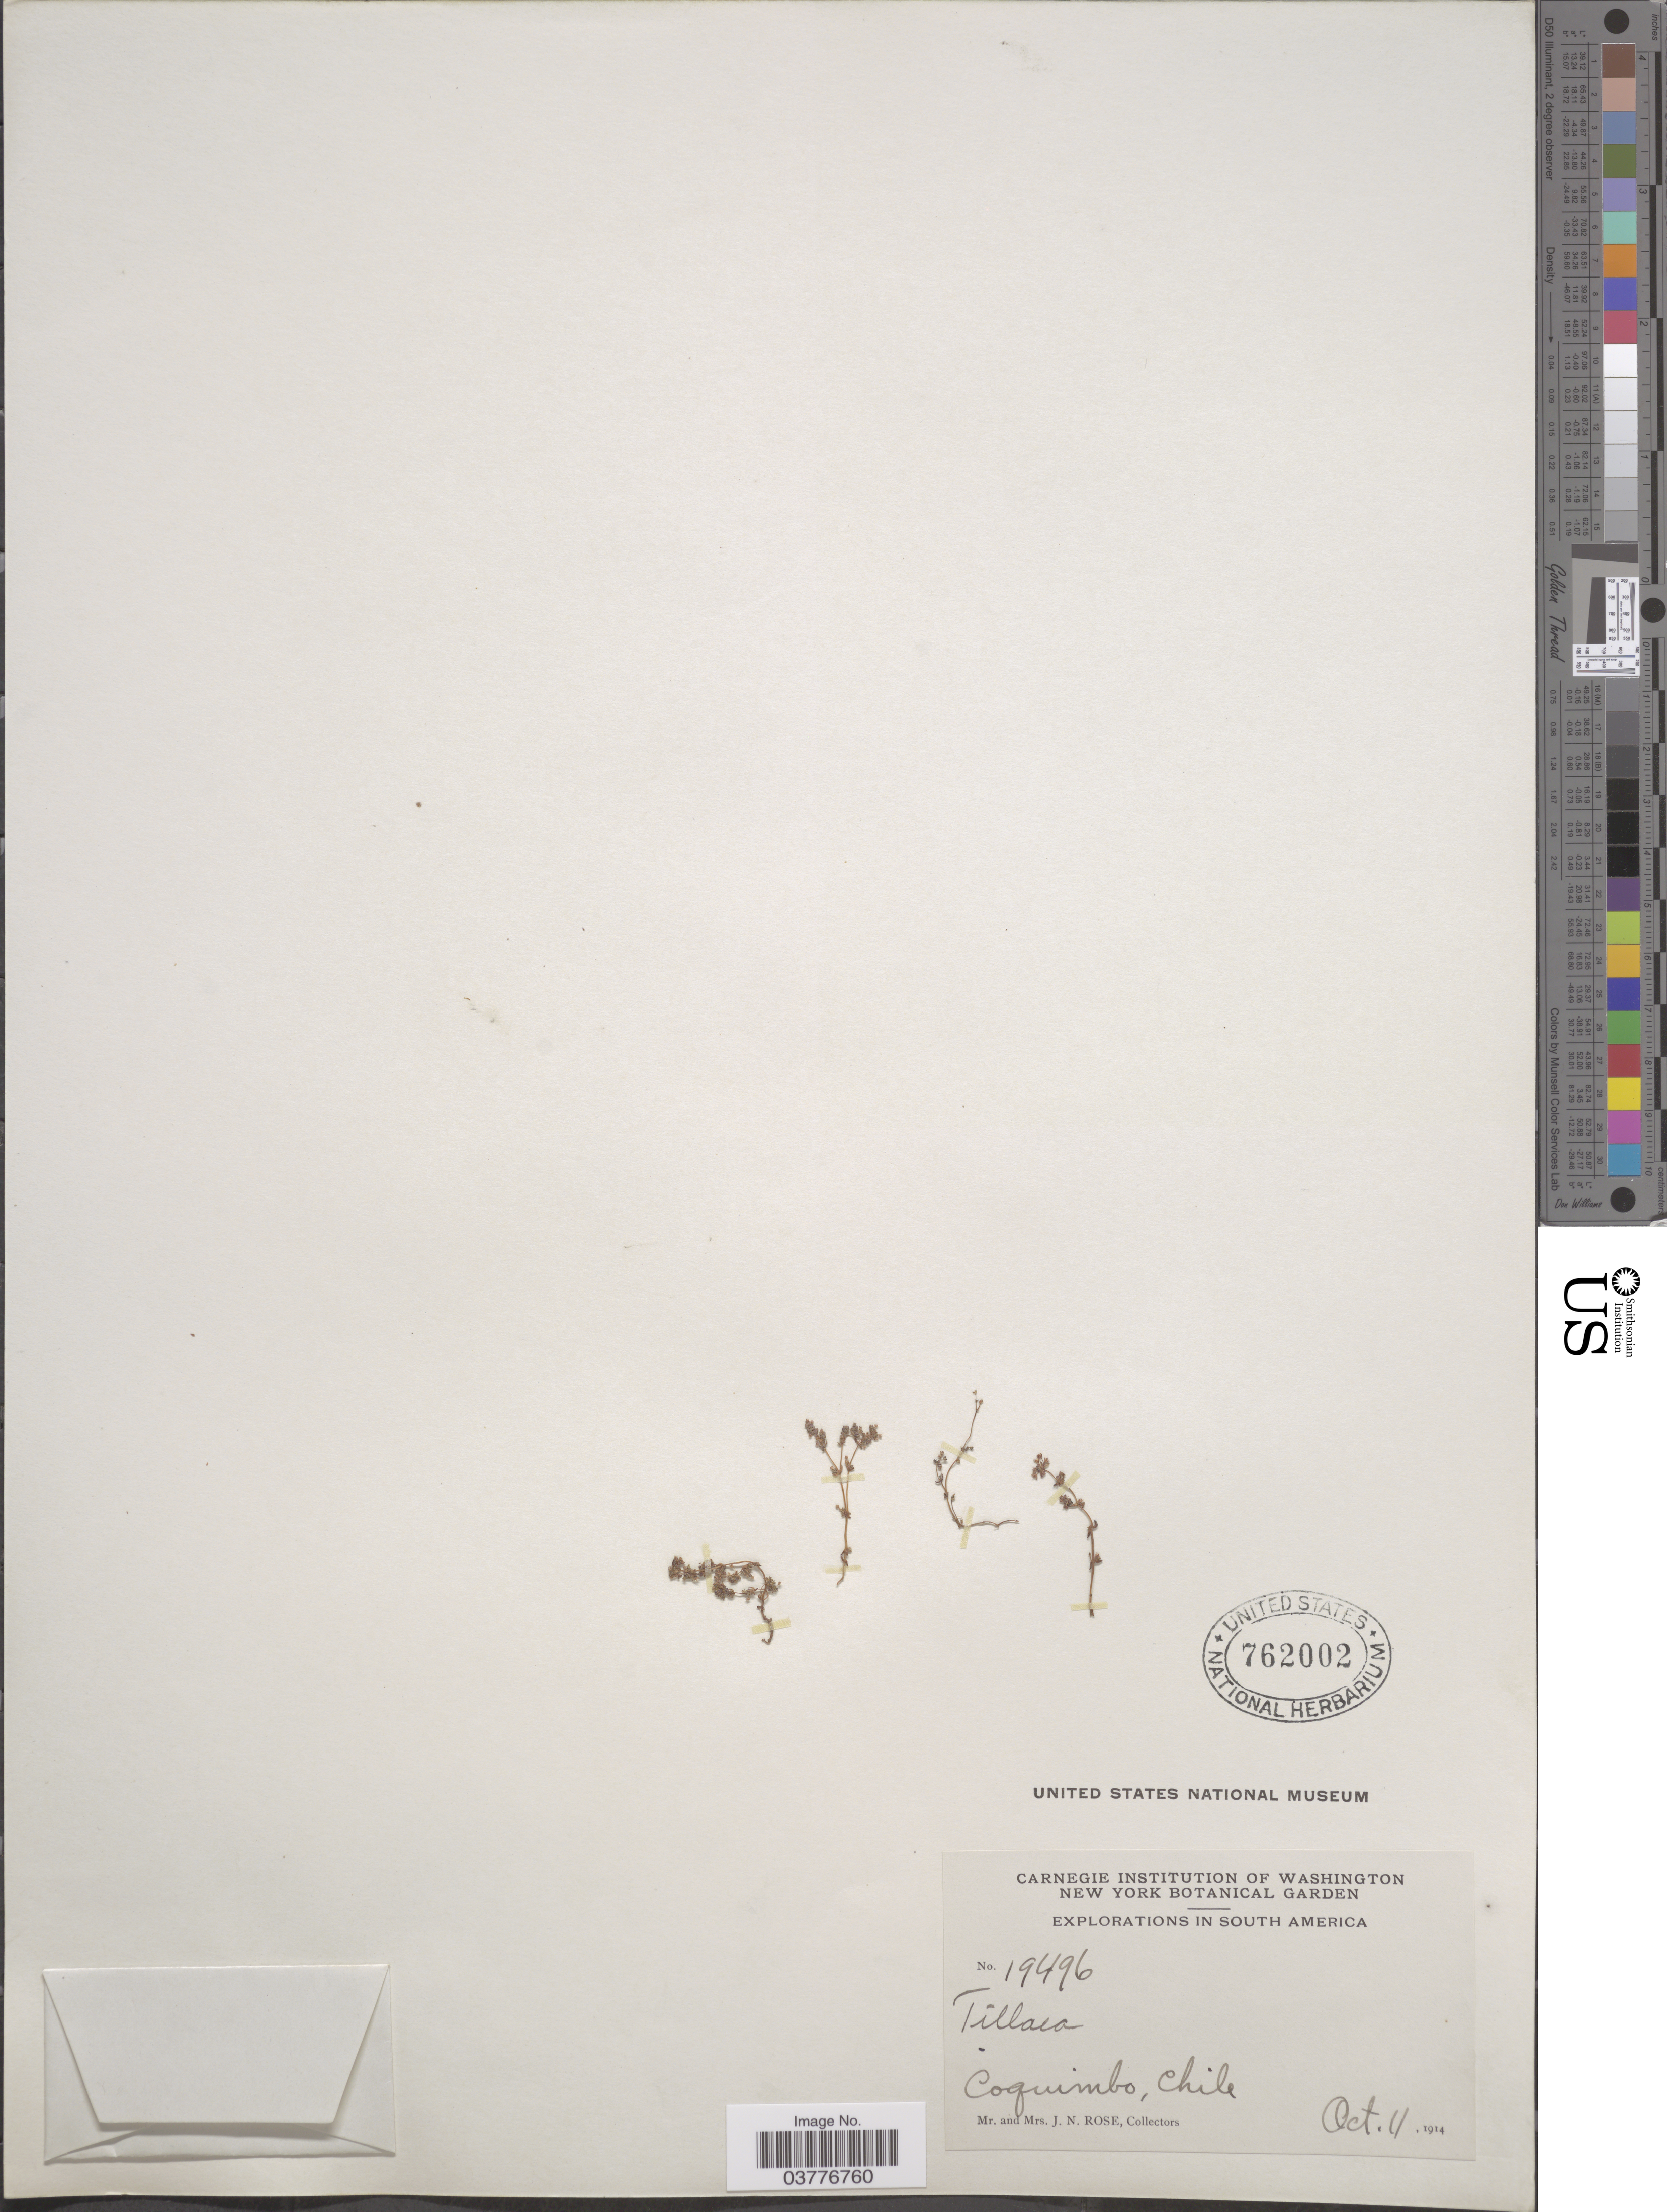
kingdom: Plantae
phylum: Tracheophyta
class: Magnoliopsida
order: Saxifragales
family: Crassulaceae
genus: Crassula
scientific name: Crassula sp.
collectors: J. N. Rose & L. B. Rose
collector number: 19496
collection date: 1914-10-11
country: Chile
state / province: Coquimbo (IV)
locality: Coquimbo.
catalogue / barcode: US 762002